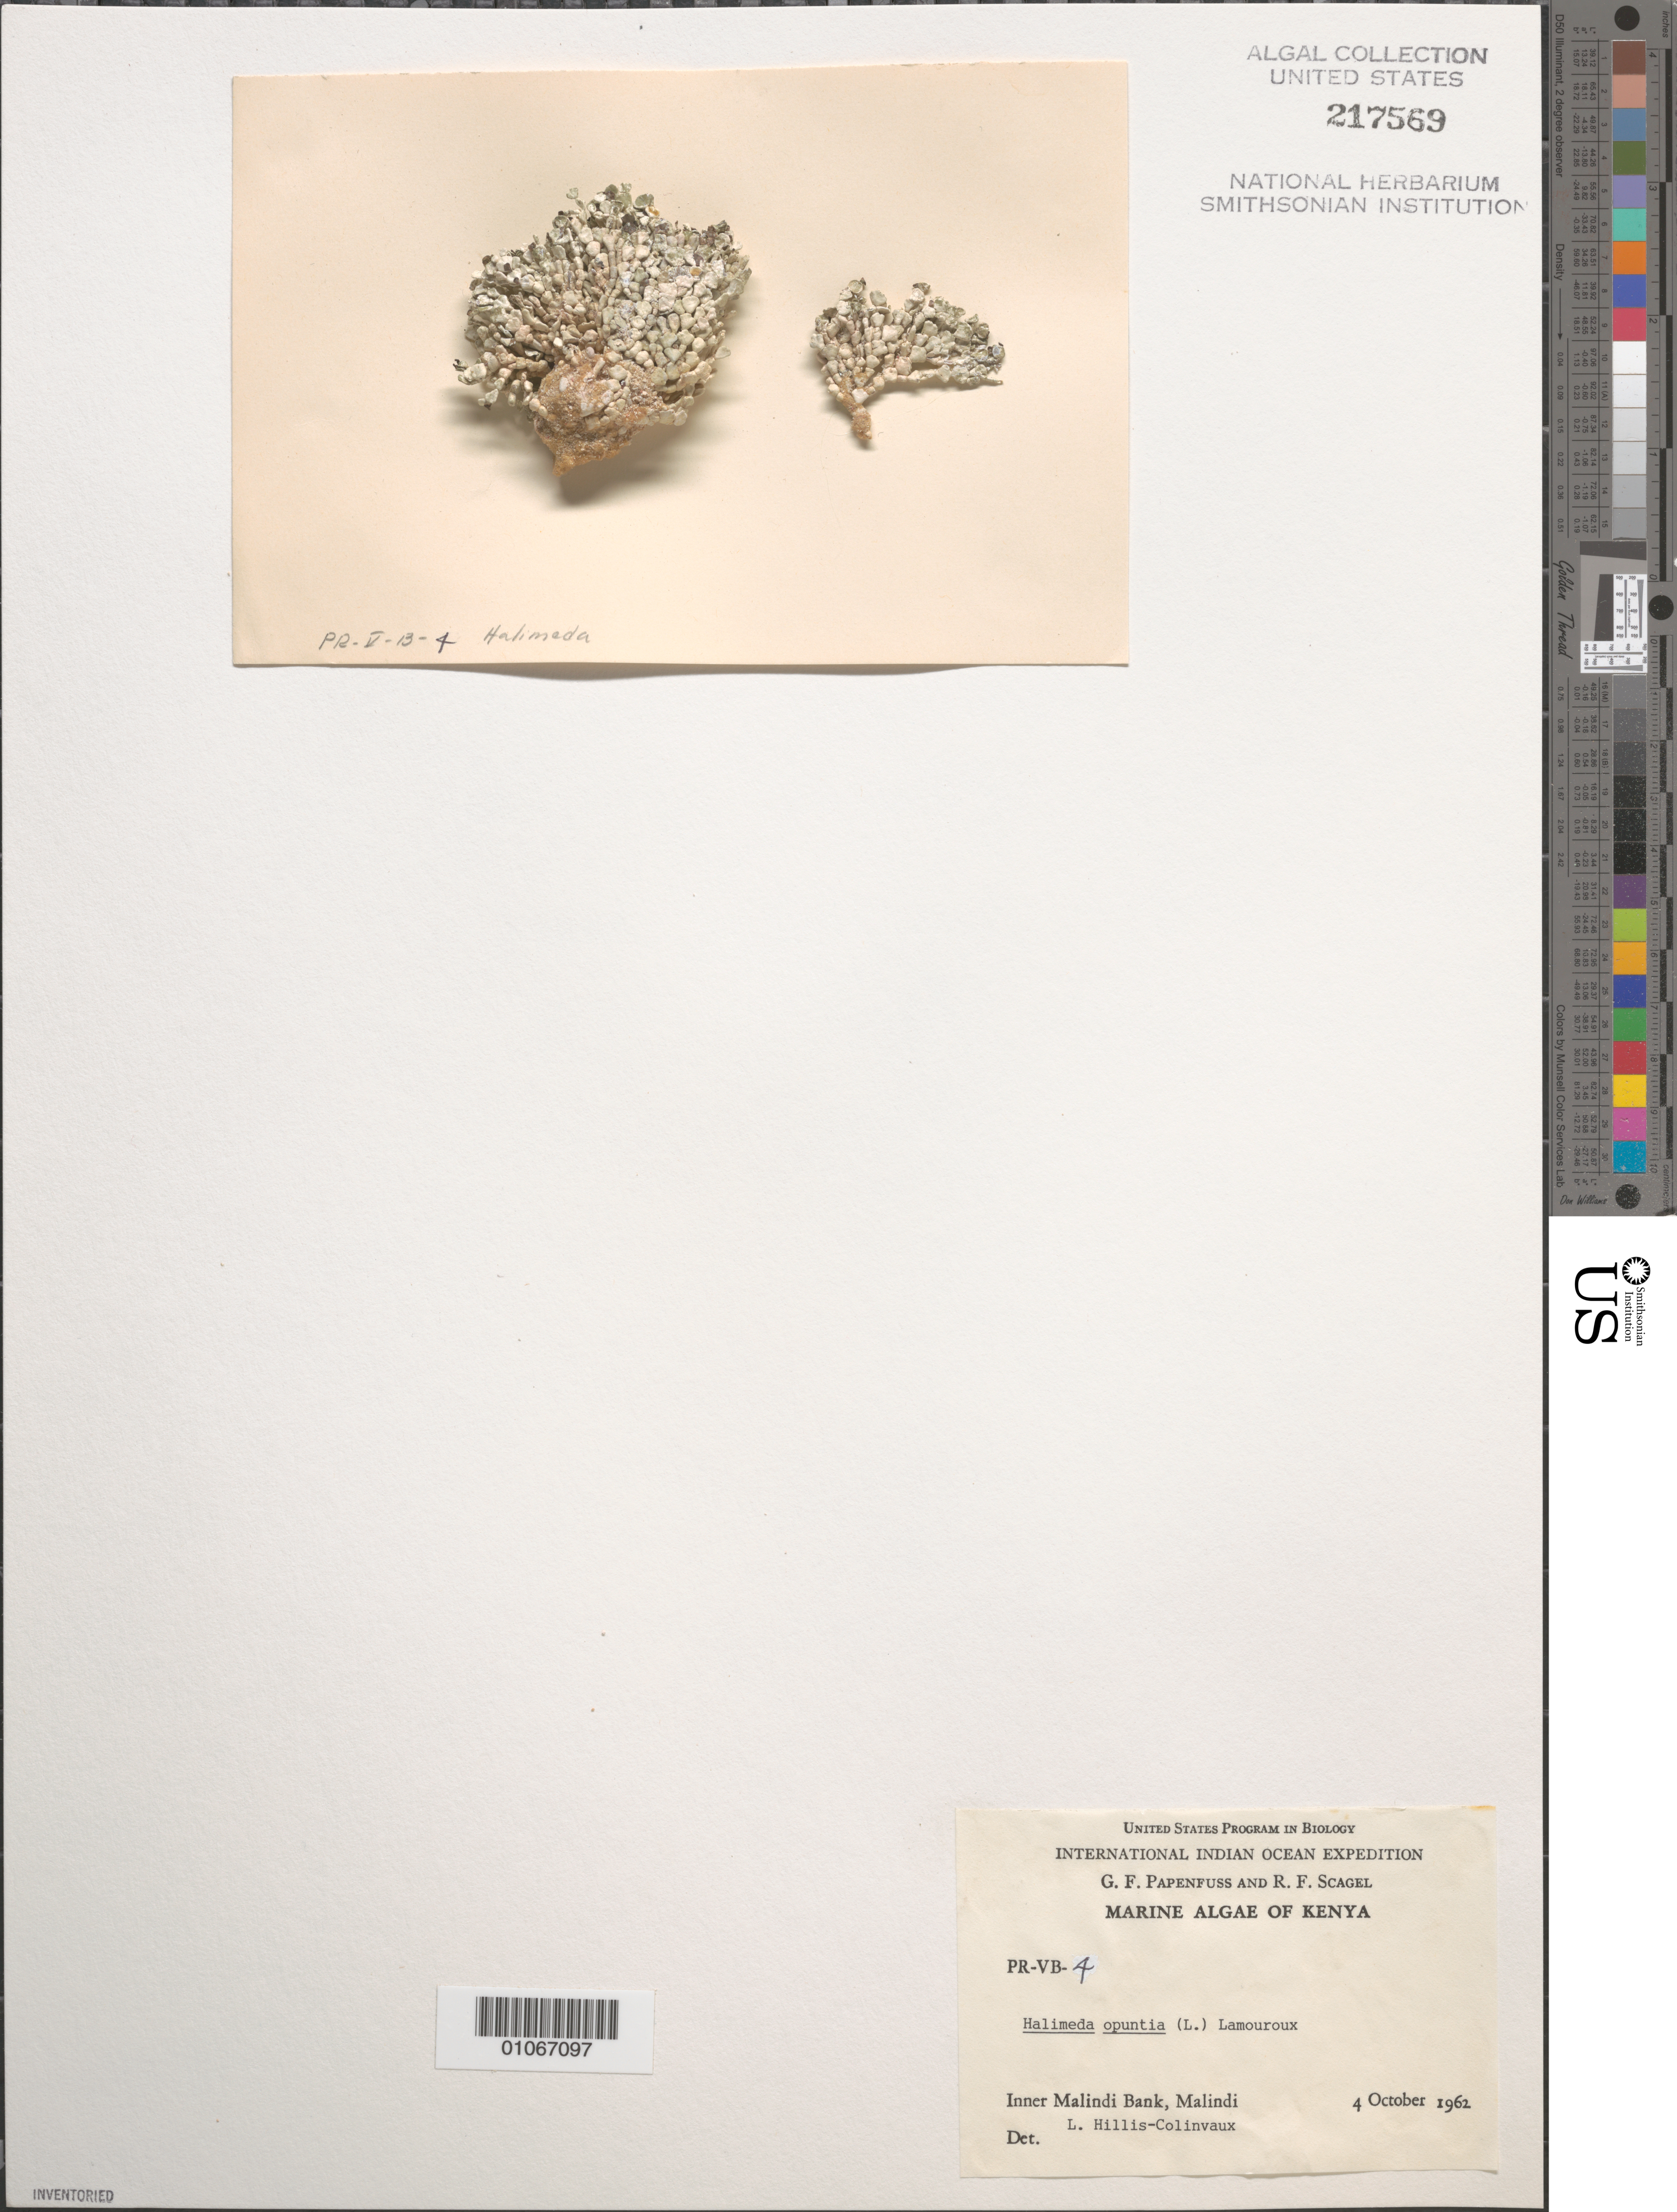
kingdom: Plantae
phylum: Chlorophyta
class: Ulvophyceae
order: Bryopsidales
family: Halimedaceae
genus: Halimeda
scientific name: Halimeda opuntia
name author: (L.) J.V.Lamouroux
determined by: Hillis-Colinvaux, L.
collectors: G. Papenfuss & R. F. Scagel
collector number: PR-VB-4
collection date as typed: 04 Oct 1962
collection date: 1962-10-04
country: Kenya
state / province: Kilifi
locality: Inner Malindi Bank, Malindi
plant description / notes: International Indian Ocean Expedition, 1962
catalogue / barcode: US 217569